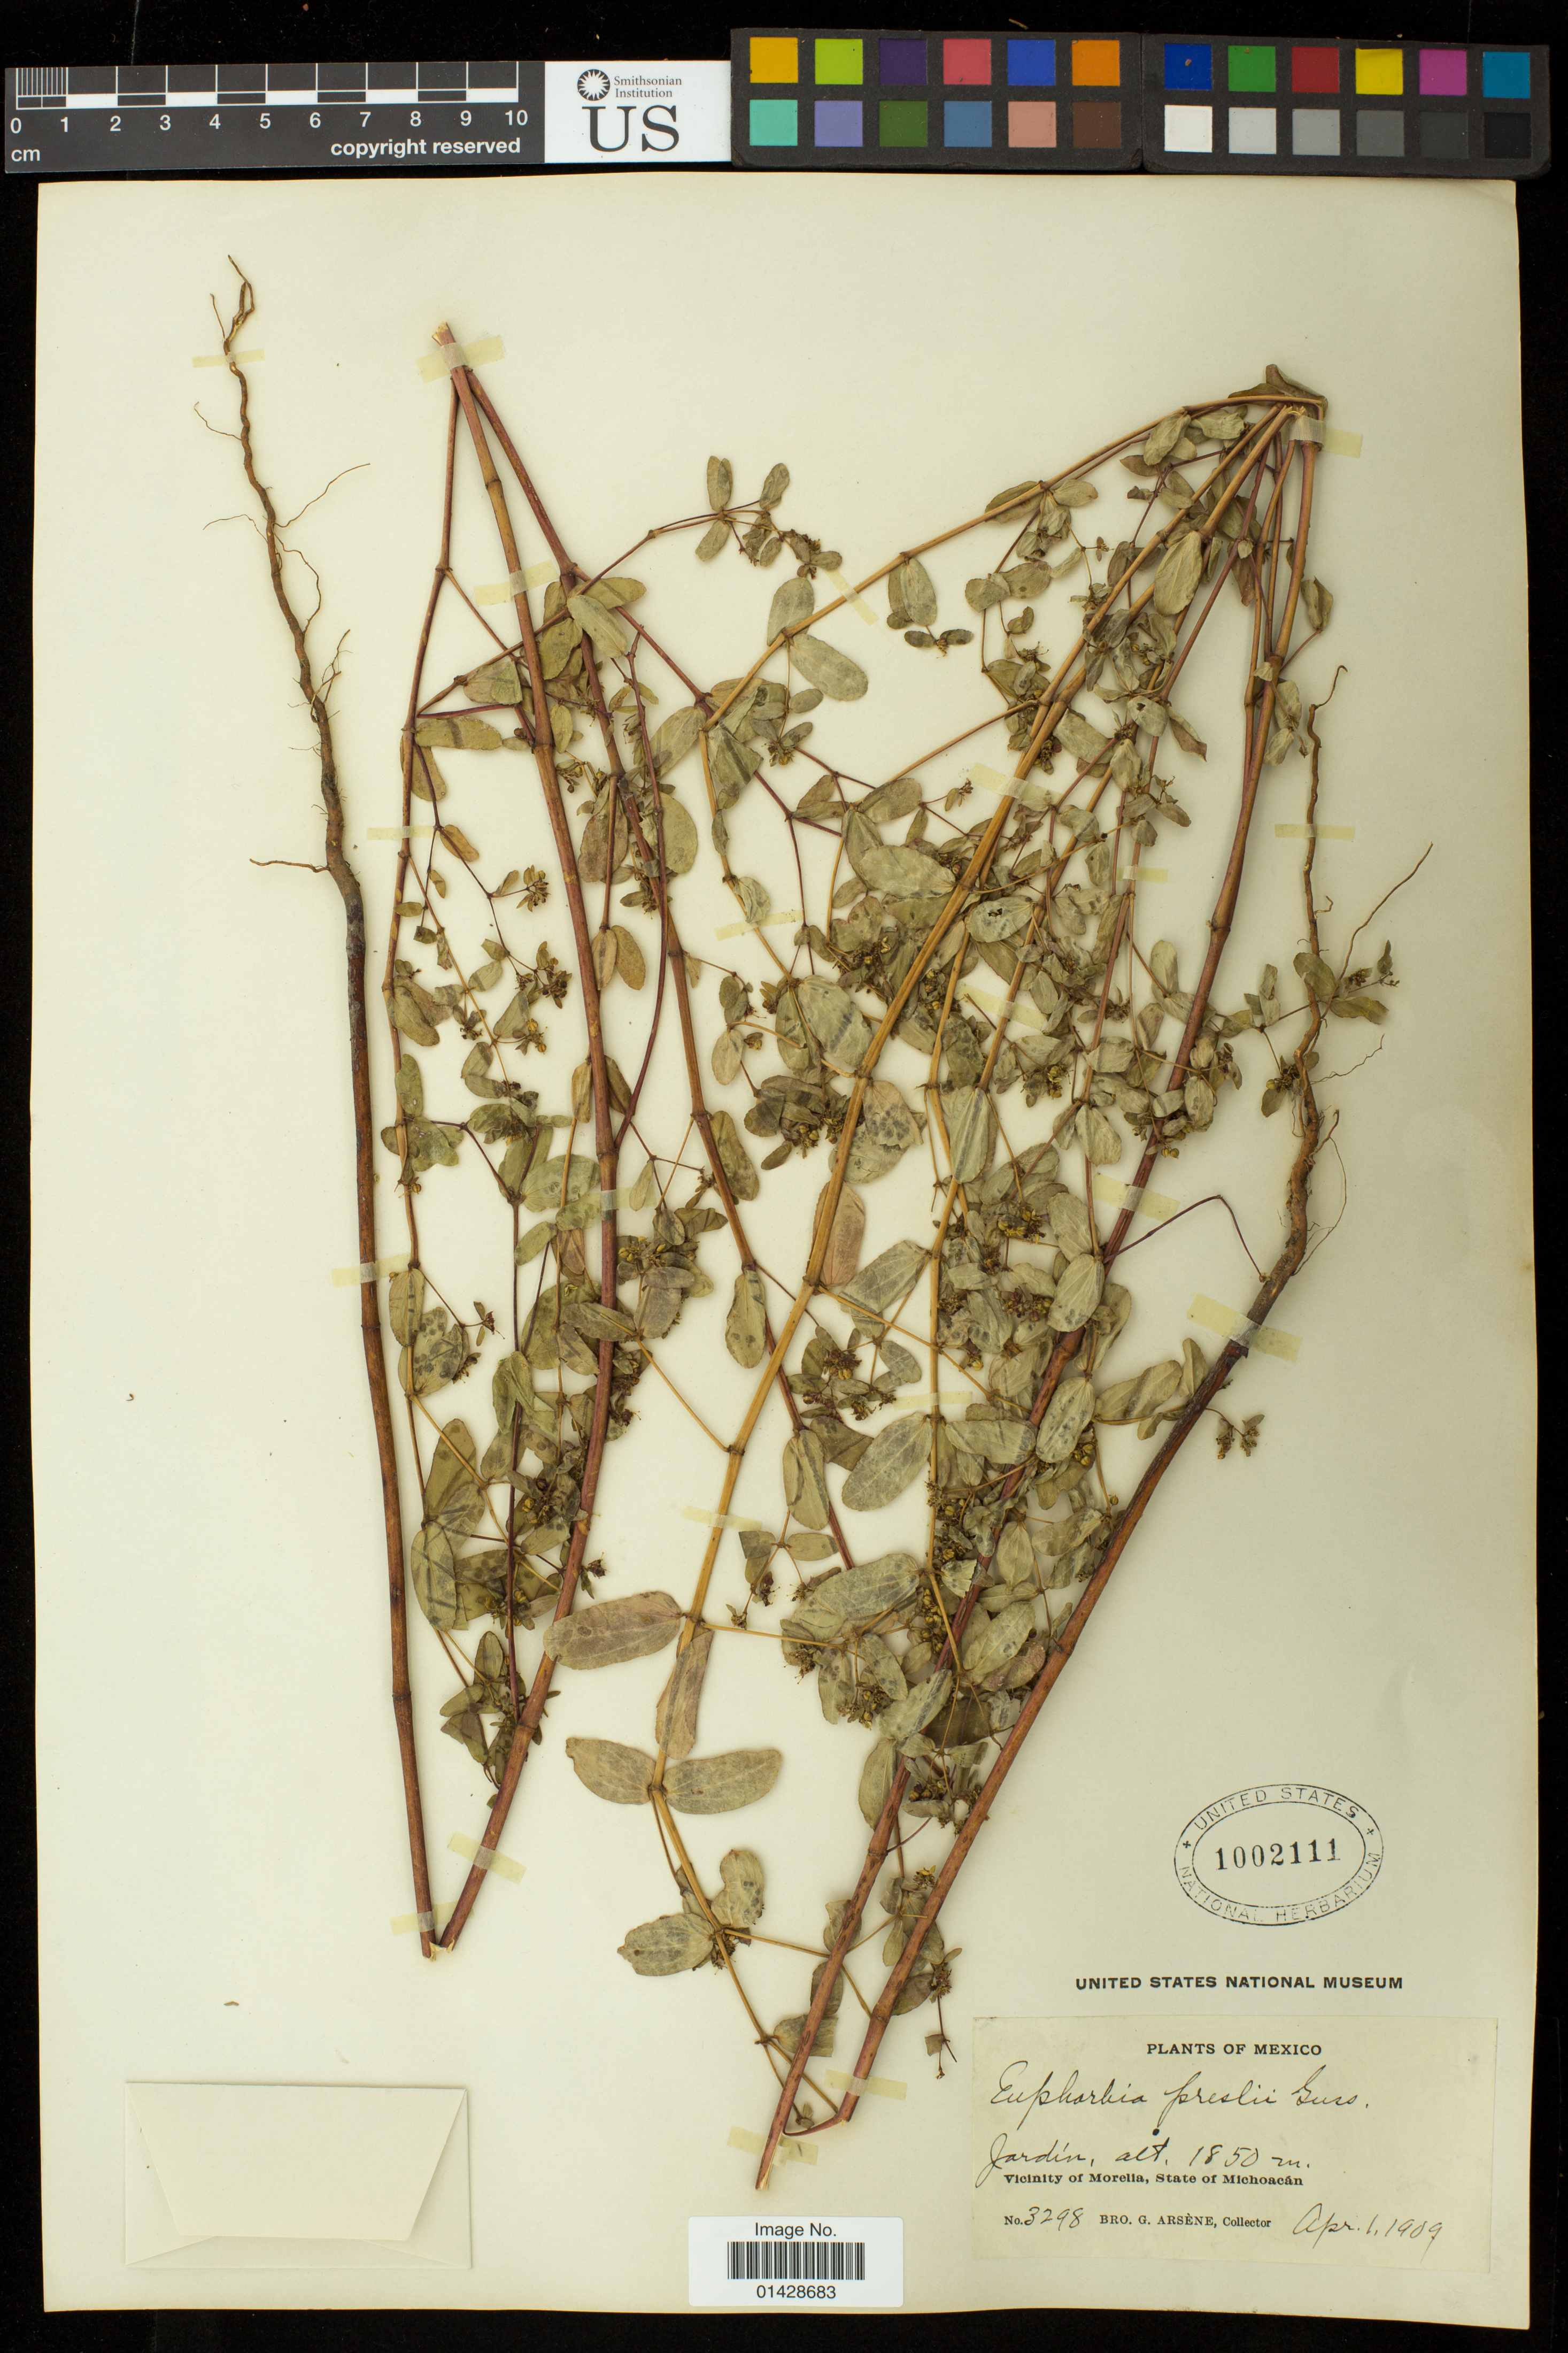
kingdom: Plantae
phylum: Tracheophyta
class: Magnoliopsida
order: Malpighiales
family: Euphorbiaceae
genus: Euphorbia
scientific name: Euphorbia nutans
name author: Lag.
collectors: Bro. G. Arsène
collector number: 3298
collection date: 1909-04-01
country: Mexico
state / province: Michoacán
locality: Jardin, Vicinity of Morelia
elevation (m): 1850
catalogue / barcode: US 1002111